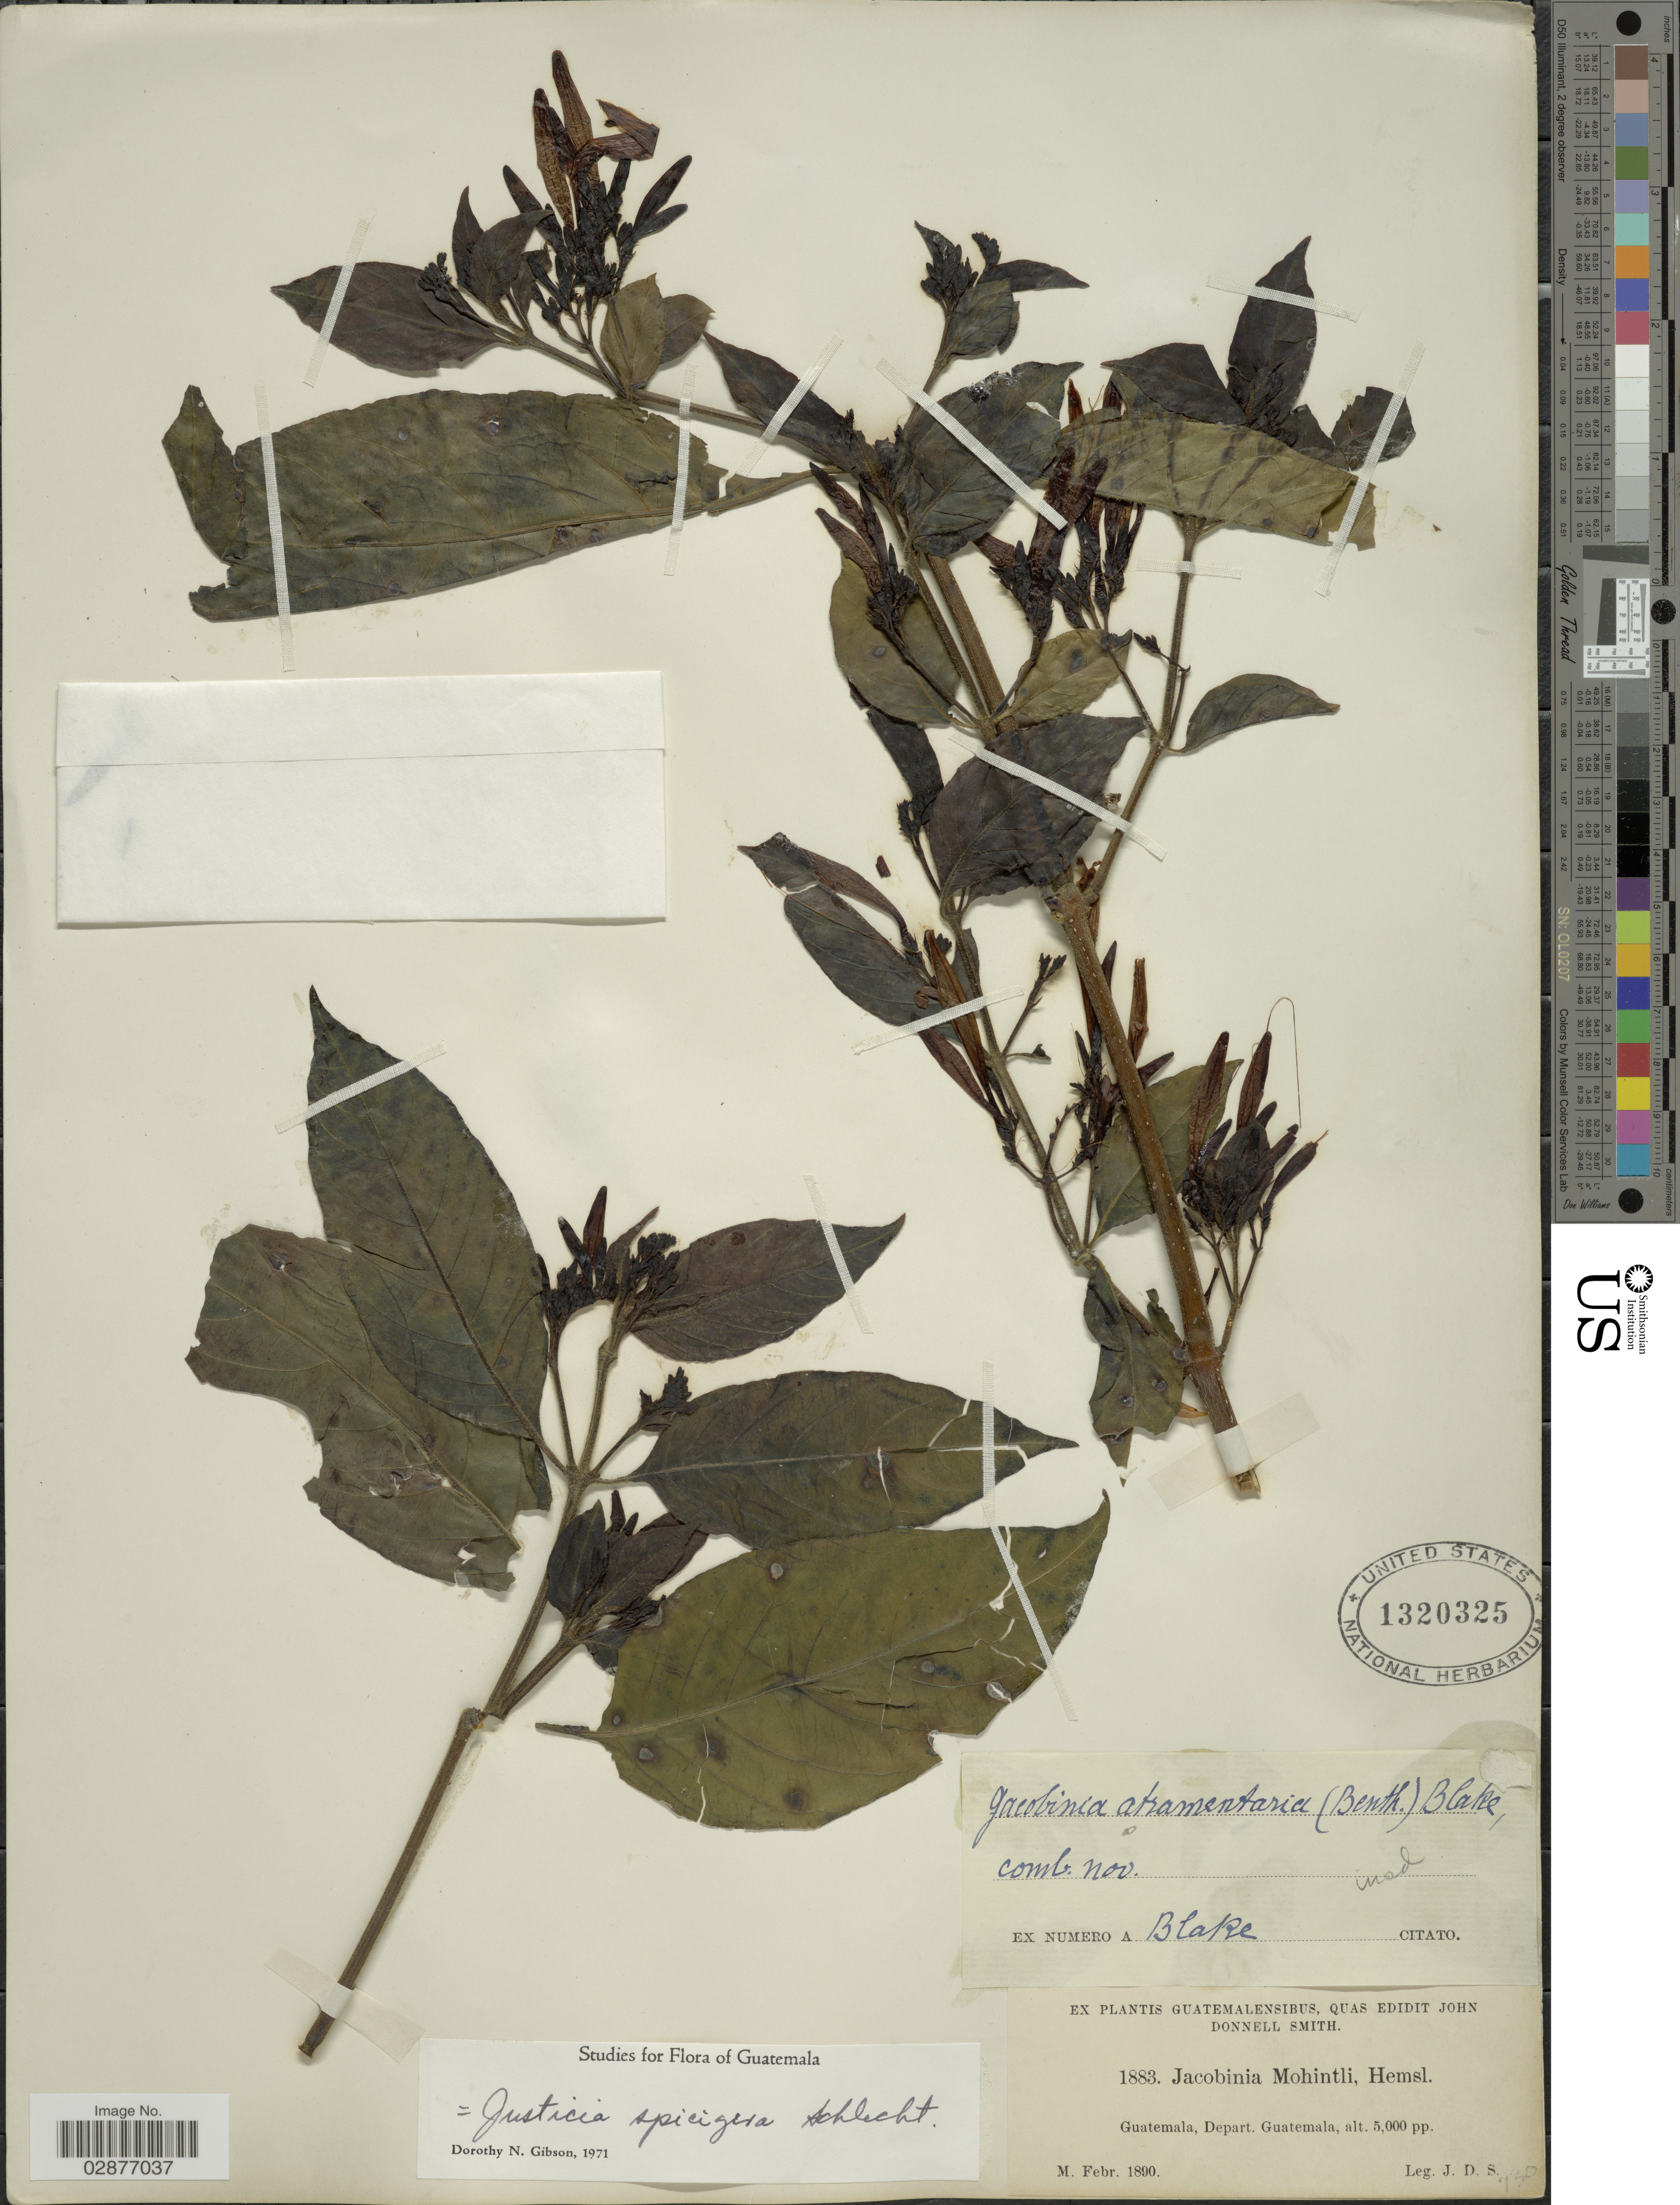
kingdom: Plantae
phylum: Tracheophyta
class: Magnoliopsida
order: Lamiales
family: Acanthaceae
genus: Justicia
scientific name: Justicia spicigera 'Sidicaro'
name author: Schltdl.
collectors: J. Donnell Smith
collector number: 1883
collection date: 1890-02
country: Guatemala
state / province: Guatemala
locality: Depart. Guatemala.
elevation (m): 1524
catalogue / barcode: US 1320325